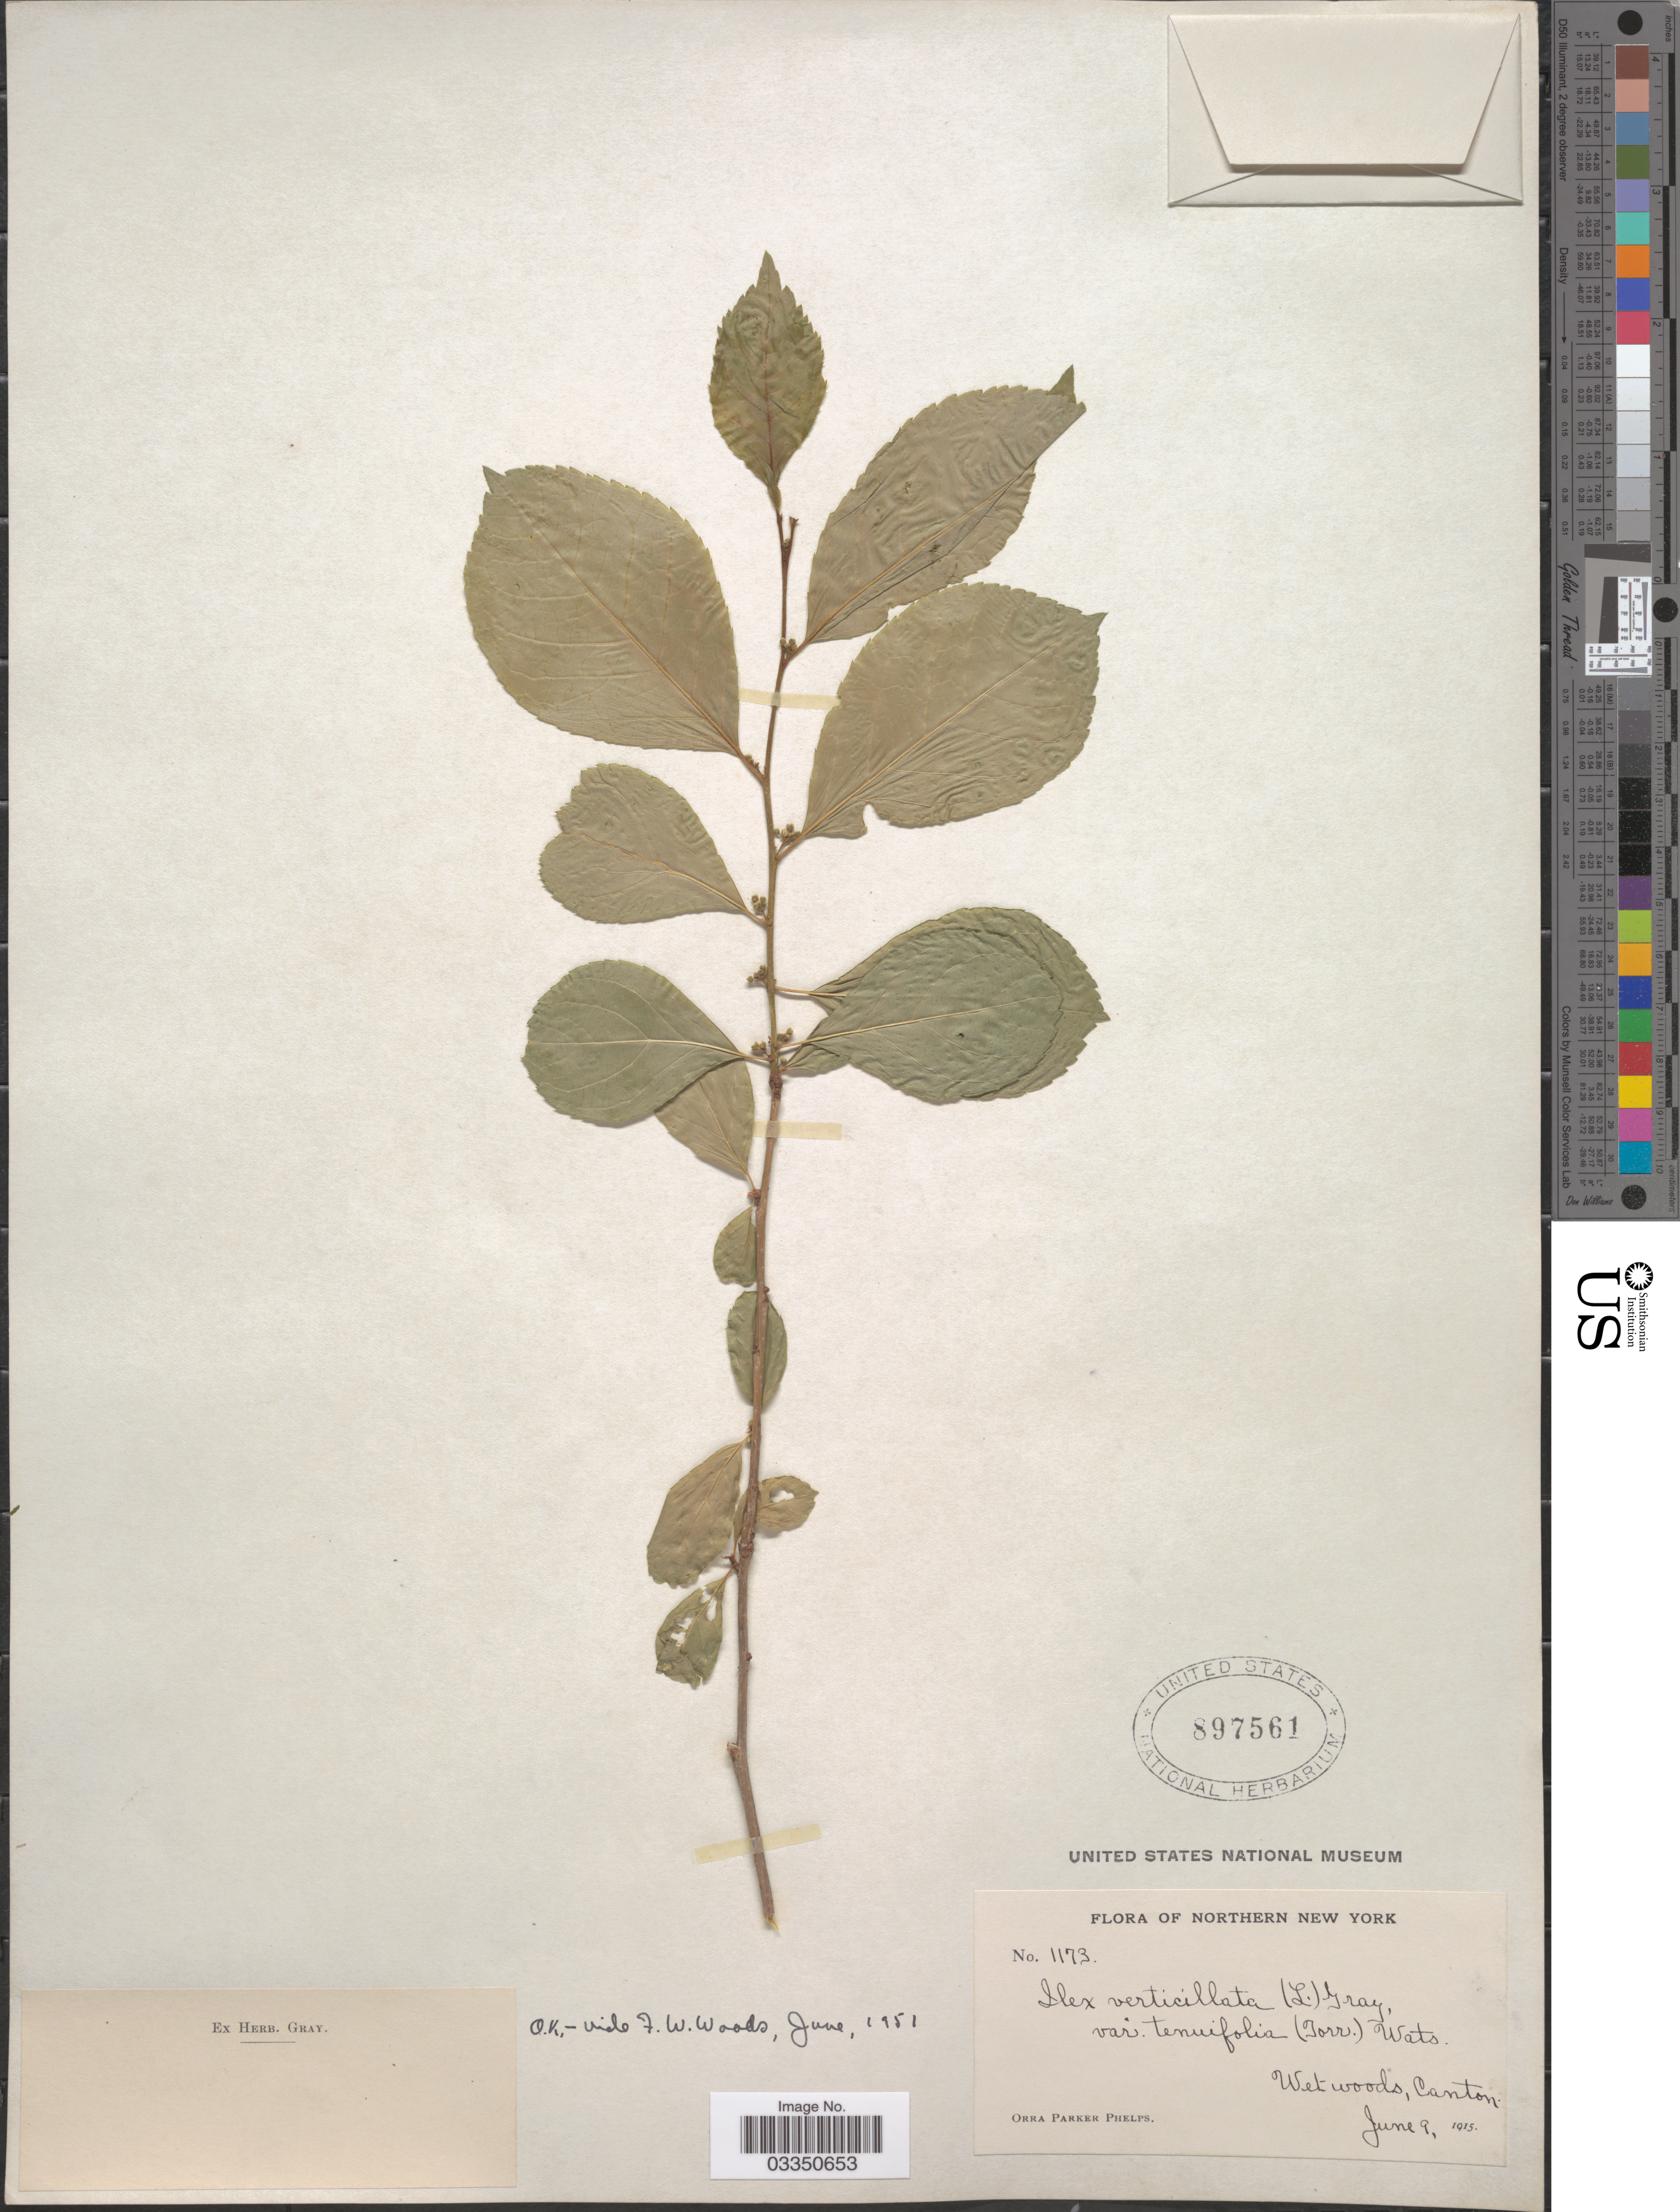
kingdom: Plantae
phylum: Tracheophyta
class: Magnoliopsida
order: Aquifoliales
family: Aquifoliaceae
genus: Ilex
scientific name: Ilex verticillata var. tenuifolia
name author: (Torr.) S. Watson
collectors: O. P. Phelps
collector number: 1173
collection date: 1915-06-09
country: United States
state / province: New York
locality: Northern New York. Wet woods, Canton.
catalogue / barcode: US 897561